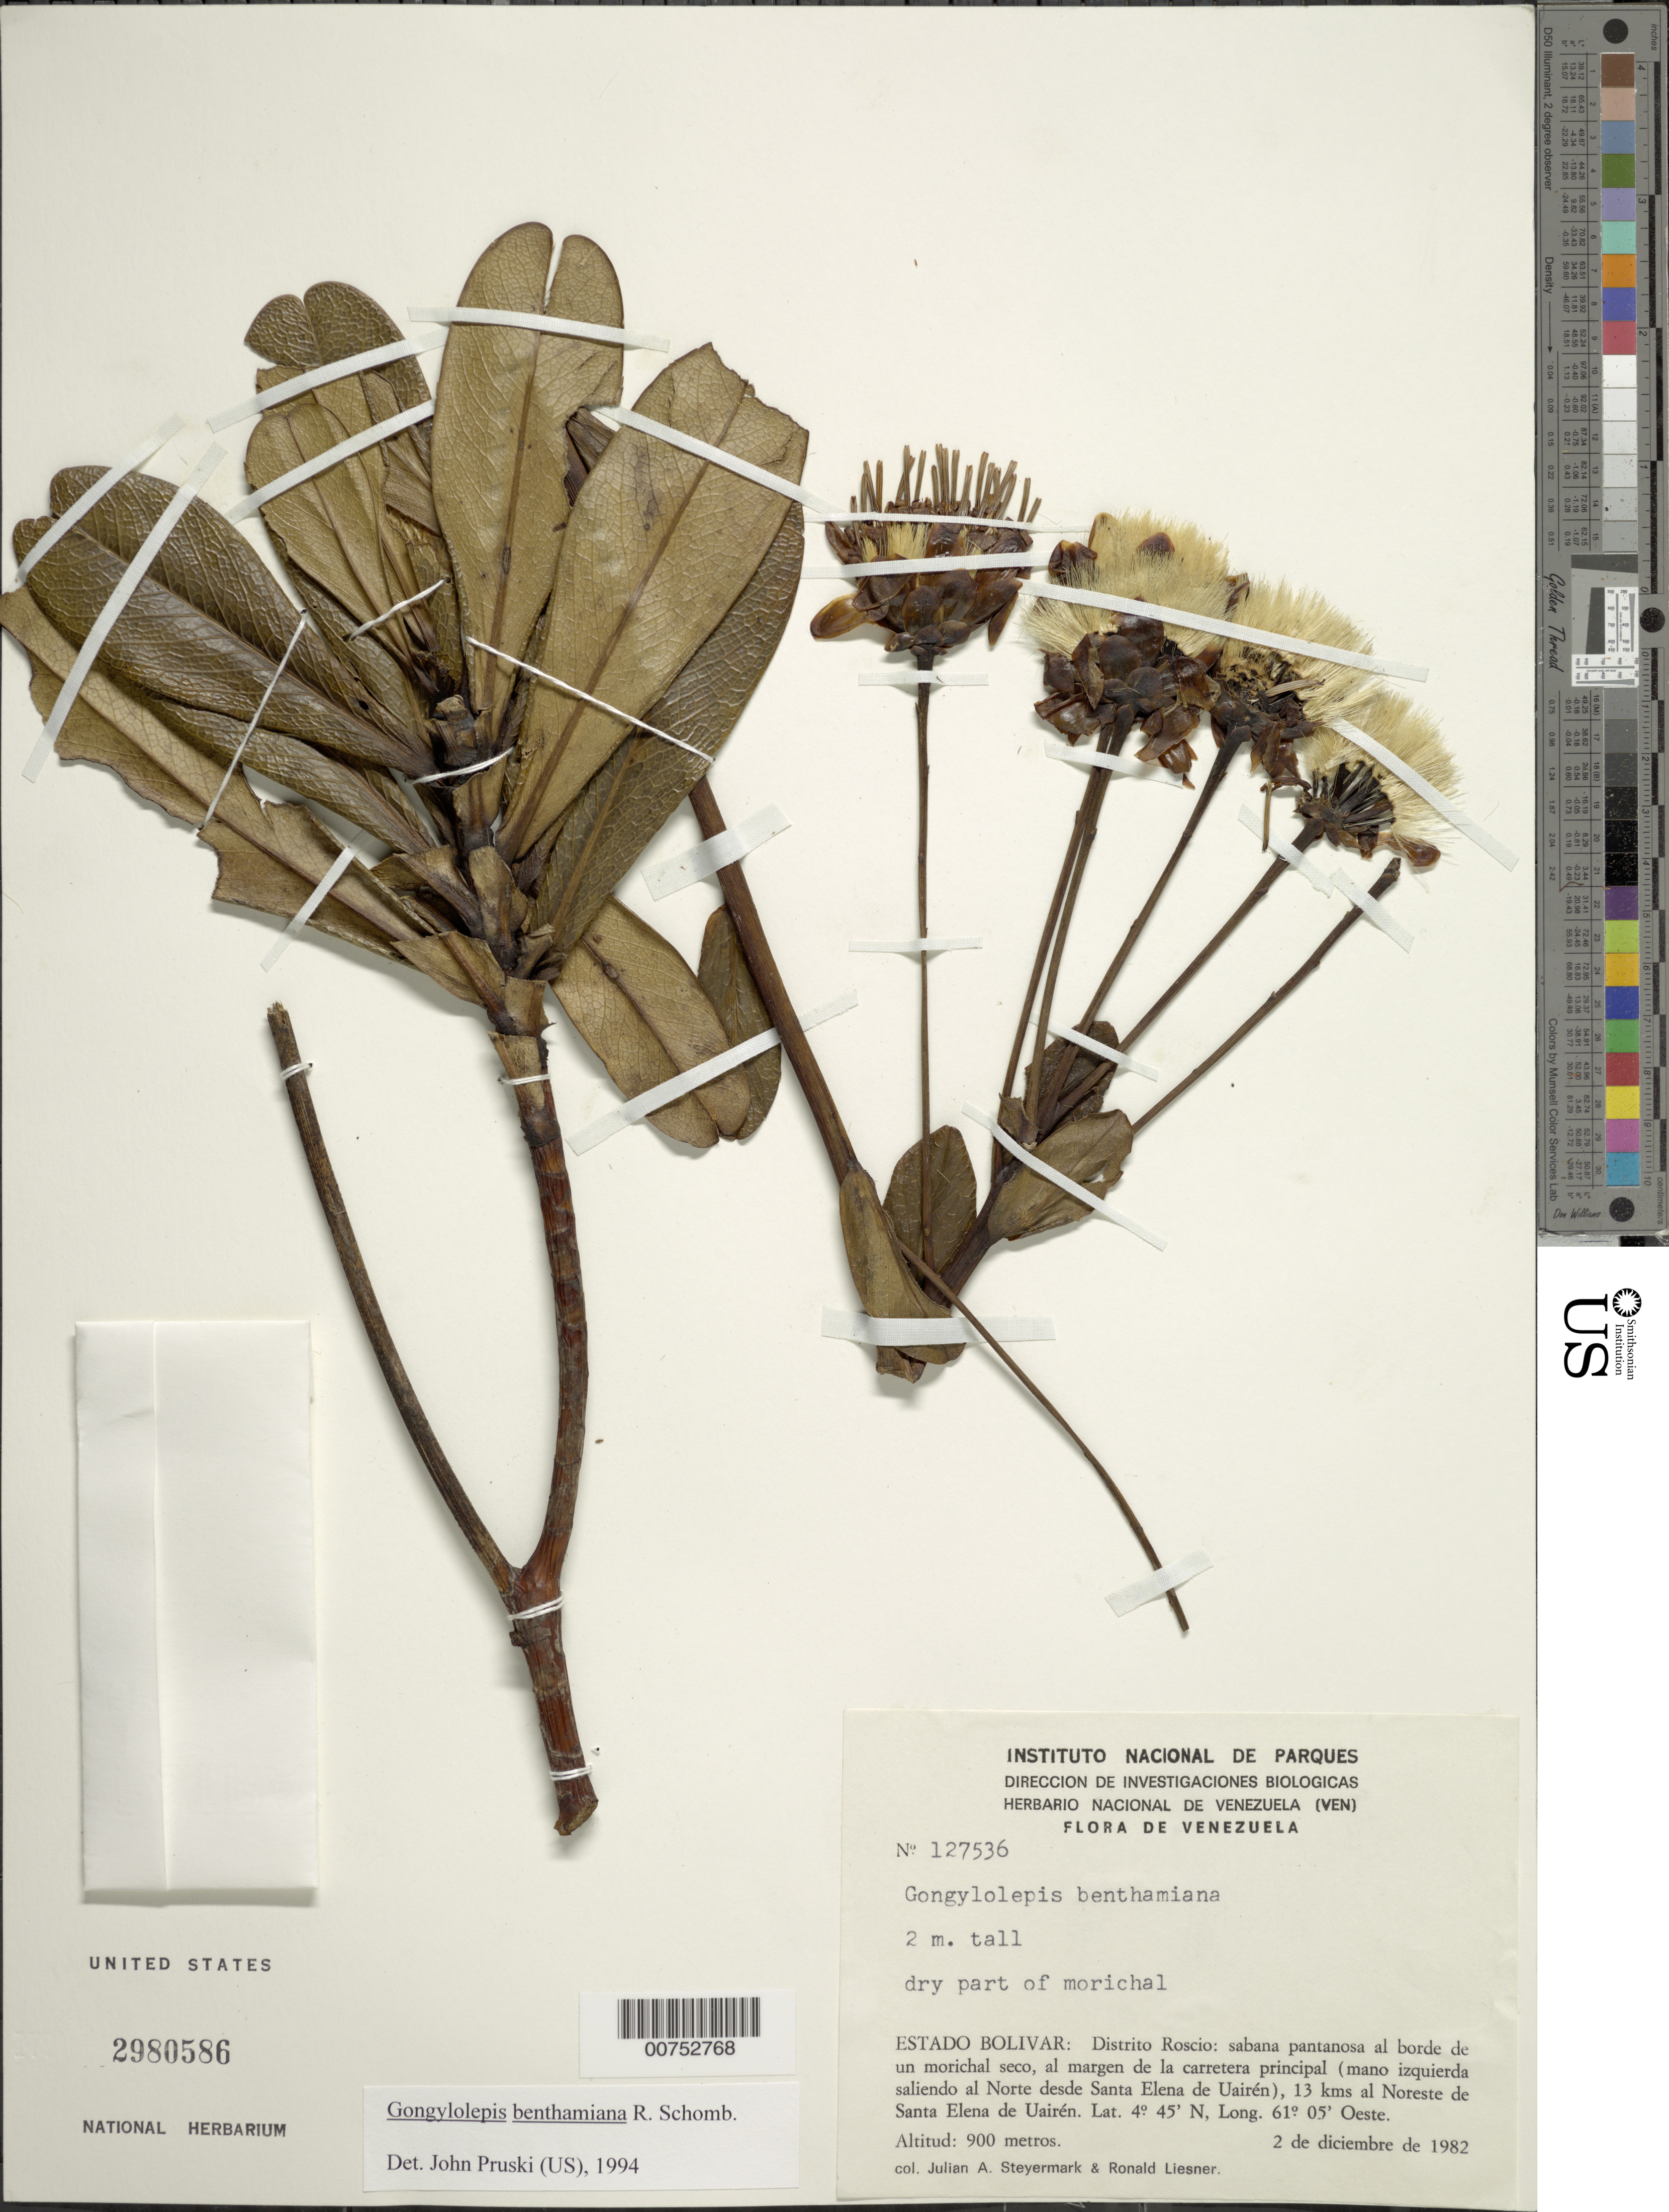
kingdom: Plantae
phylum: Tracheophyta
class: Magnoliopsida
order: Asterales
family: Asteraceae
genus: Gongylolepis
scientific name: Gongylolepis benthamiana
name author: R.H. Schomb.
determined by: Pruski, J. F.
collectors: J. Steyermark & R. L. Liesner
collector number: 127536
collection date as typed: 2-Dec-82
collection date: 1982-12-02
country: Venezuela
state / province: Bolívar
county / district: Roscio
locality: Santa Elena de Uairén, 13 km al NO; al margen de la carretera principal saliendo (mano izquierda saliendo al Norte de Santa Elena de Uairén)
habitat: Sabana pantanosa al borde de un morichal seco. Dry part of morichal.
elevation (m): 900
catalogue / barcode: US 2980586